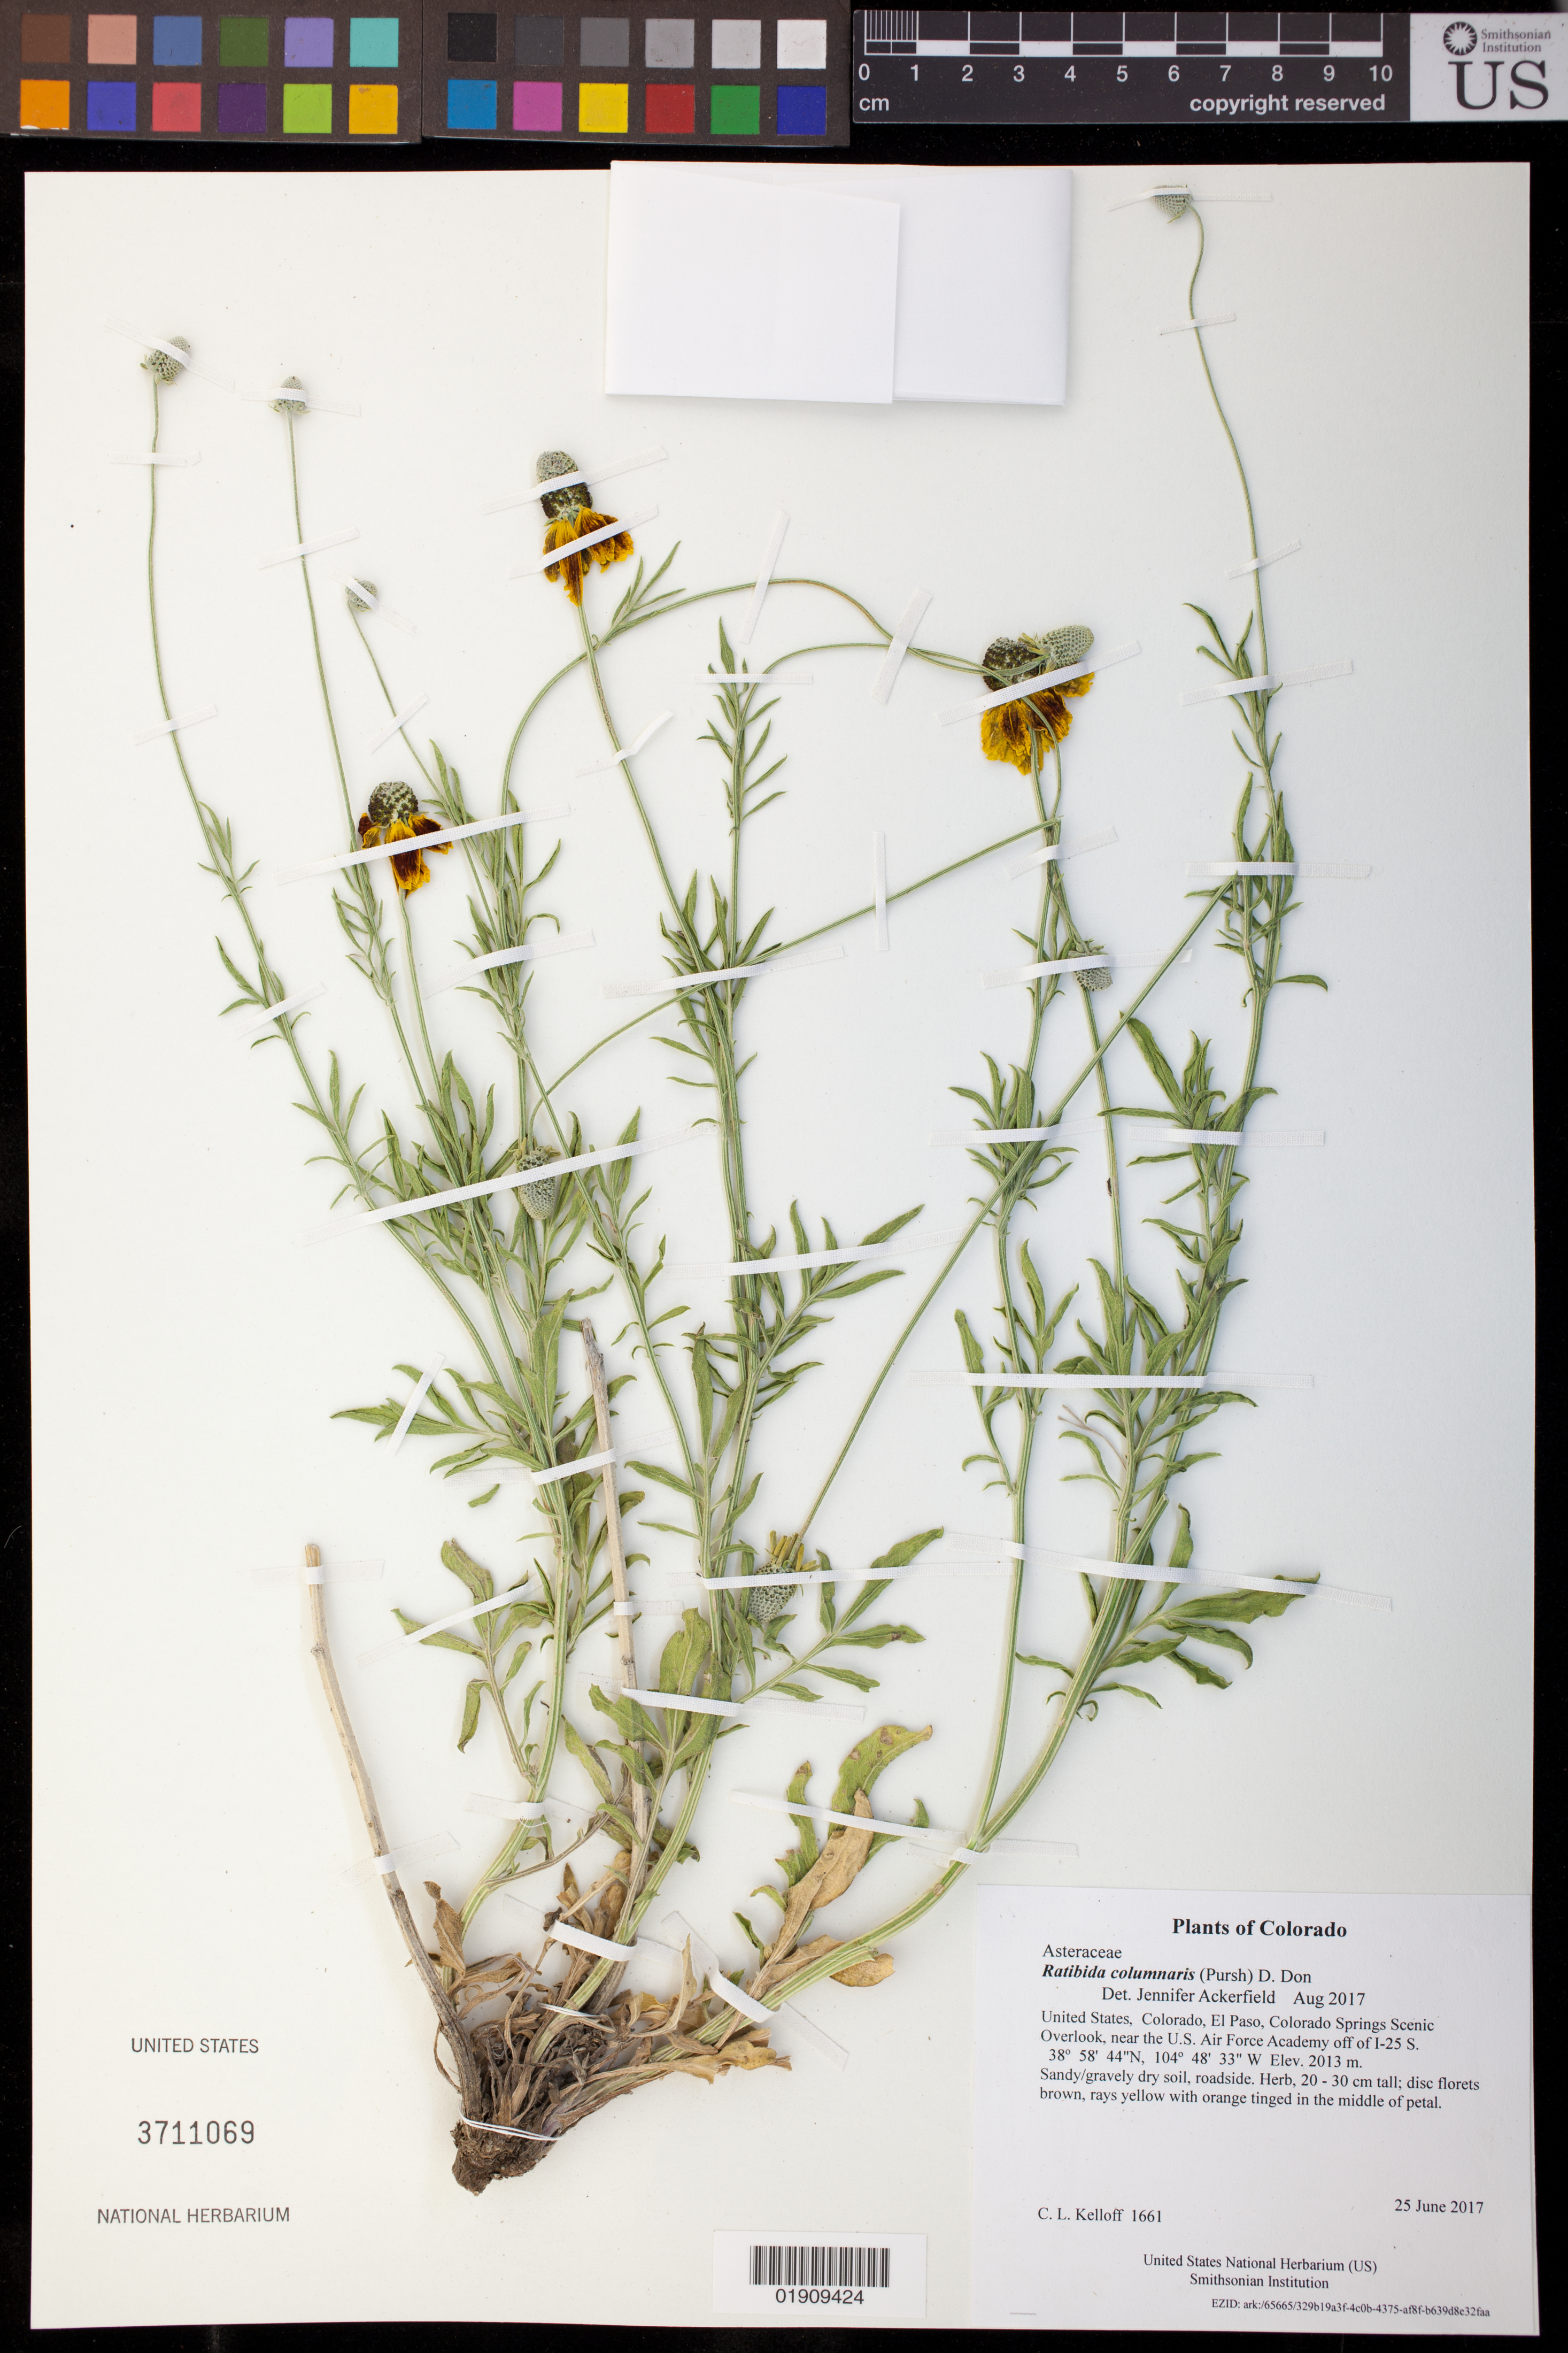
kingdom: Plantae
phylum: Tracheophyta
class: Magnoliopsida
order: Asterales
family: Asteraceae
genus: Ratibida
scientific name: Ratibida columnaris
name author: (Pursh) D. Don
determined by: Ackerfield, Jennifer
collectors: C. L. Kelloff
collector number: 1661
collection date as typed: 25 June 2017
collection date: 2017-06-25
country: United States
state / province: Colorado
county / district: El Paso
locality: Colorado Springs Scenic Overlook, near the U.S. Air Force Academy off of I-25 S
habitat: Sandy/gravely dry soil, roadside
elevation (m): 2013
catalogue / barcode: US 3711069